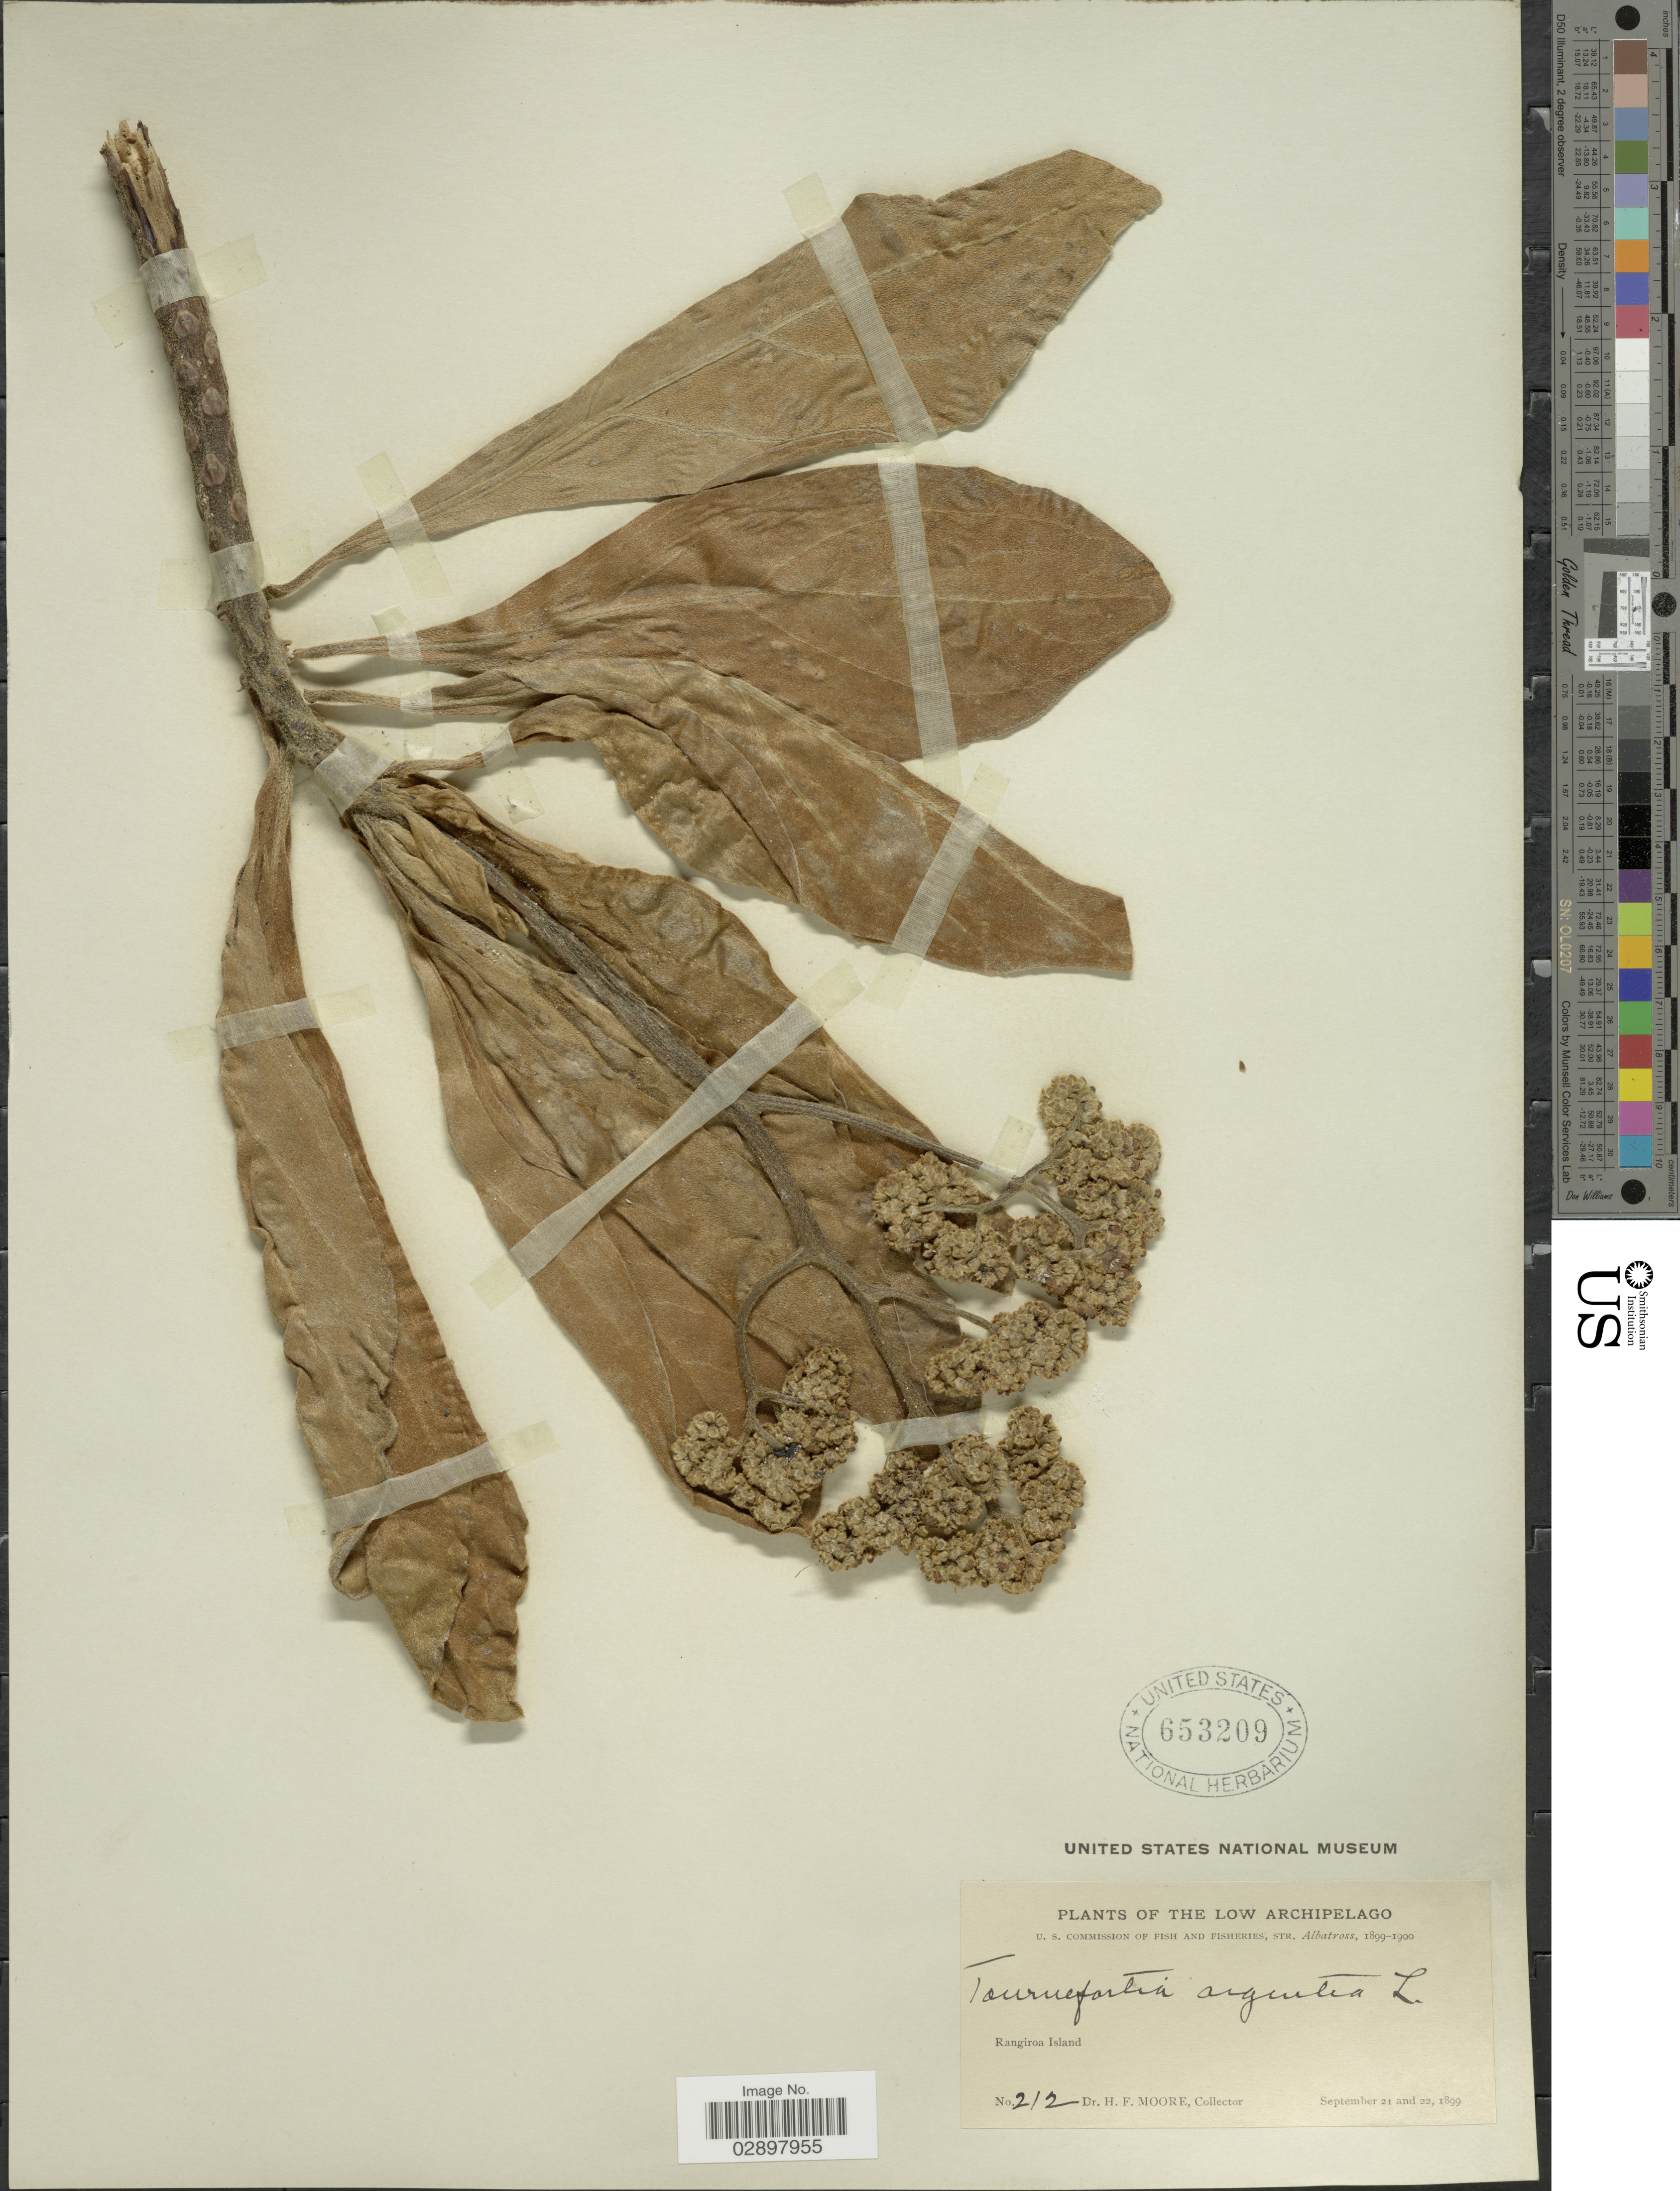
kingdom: Plantae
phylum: Tracheophyta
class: Magnoliopsida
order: Boraginales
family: Heliotropiaceae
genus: Heliotropium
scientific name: Heliotropium arboreum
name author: (Blanco) Mabberley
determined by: Wagner, W. L., (BOT), Smithsonian Institution - National Museum of Natural History (UNITED STATES)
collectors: H. F. Moore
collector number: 212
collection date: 1899-09-21/1899-09-22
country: French Polynesia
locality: Low Archipelago. Rangiroa Island.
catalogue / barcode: US 653209